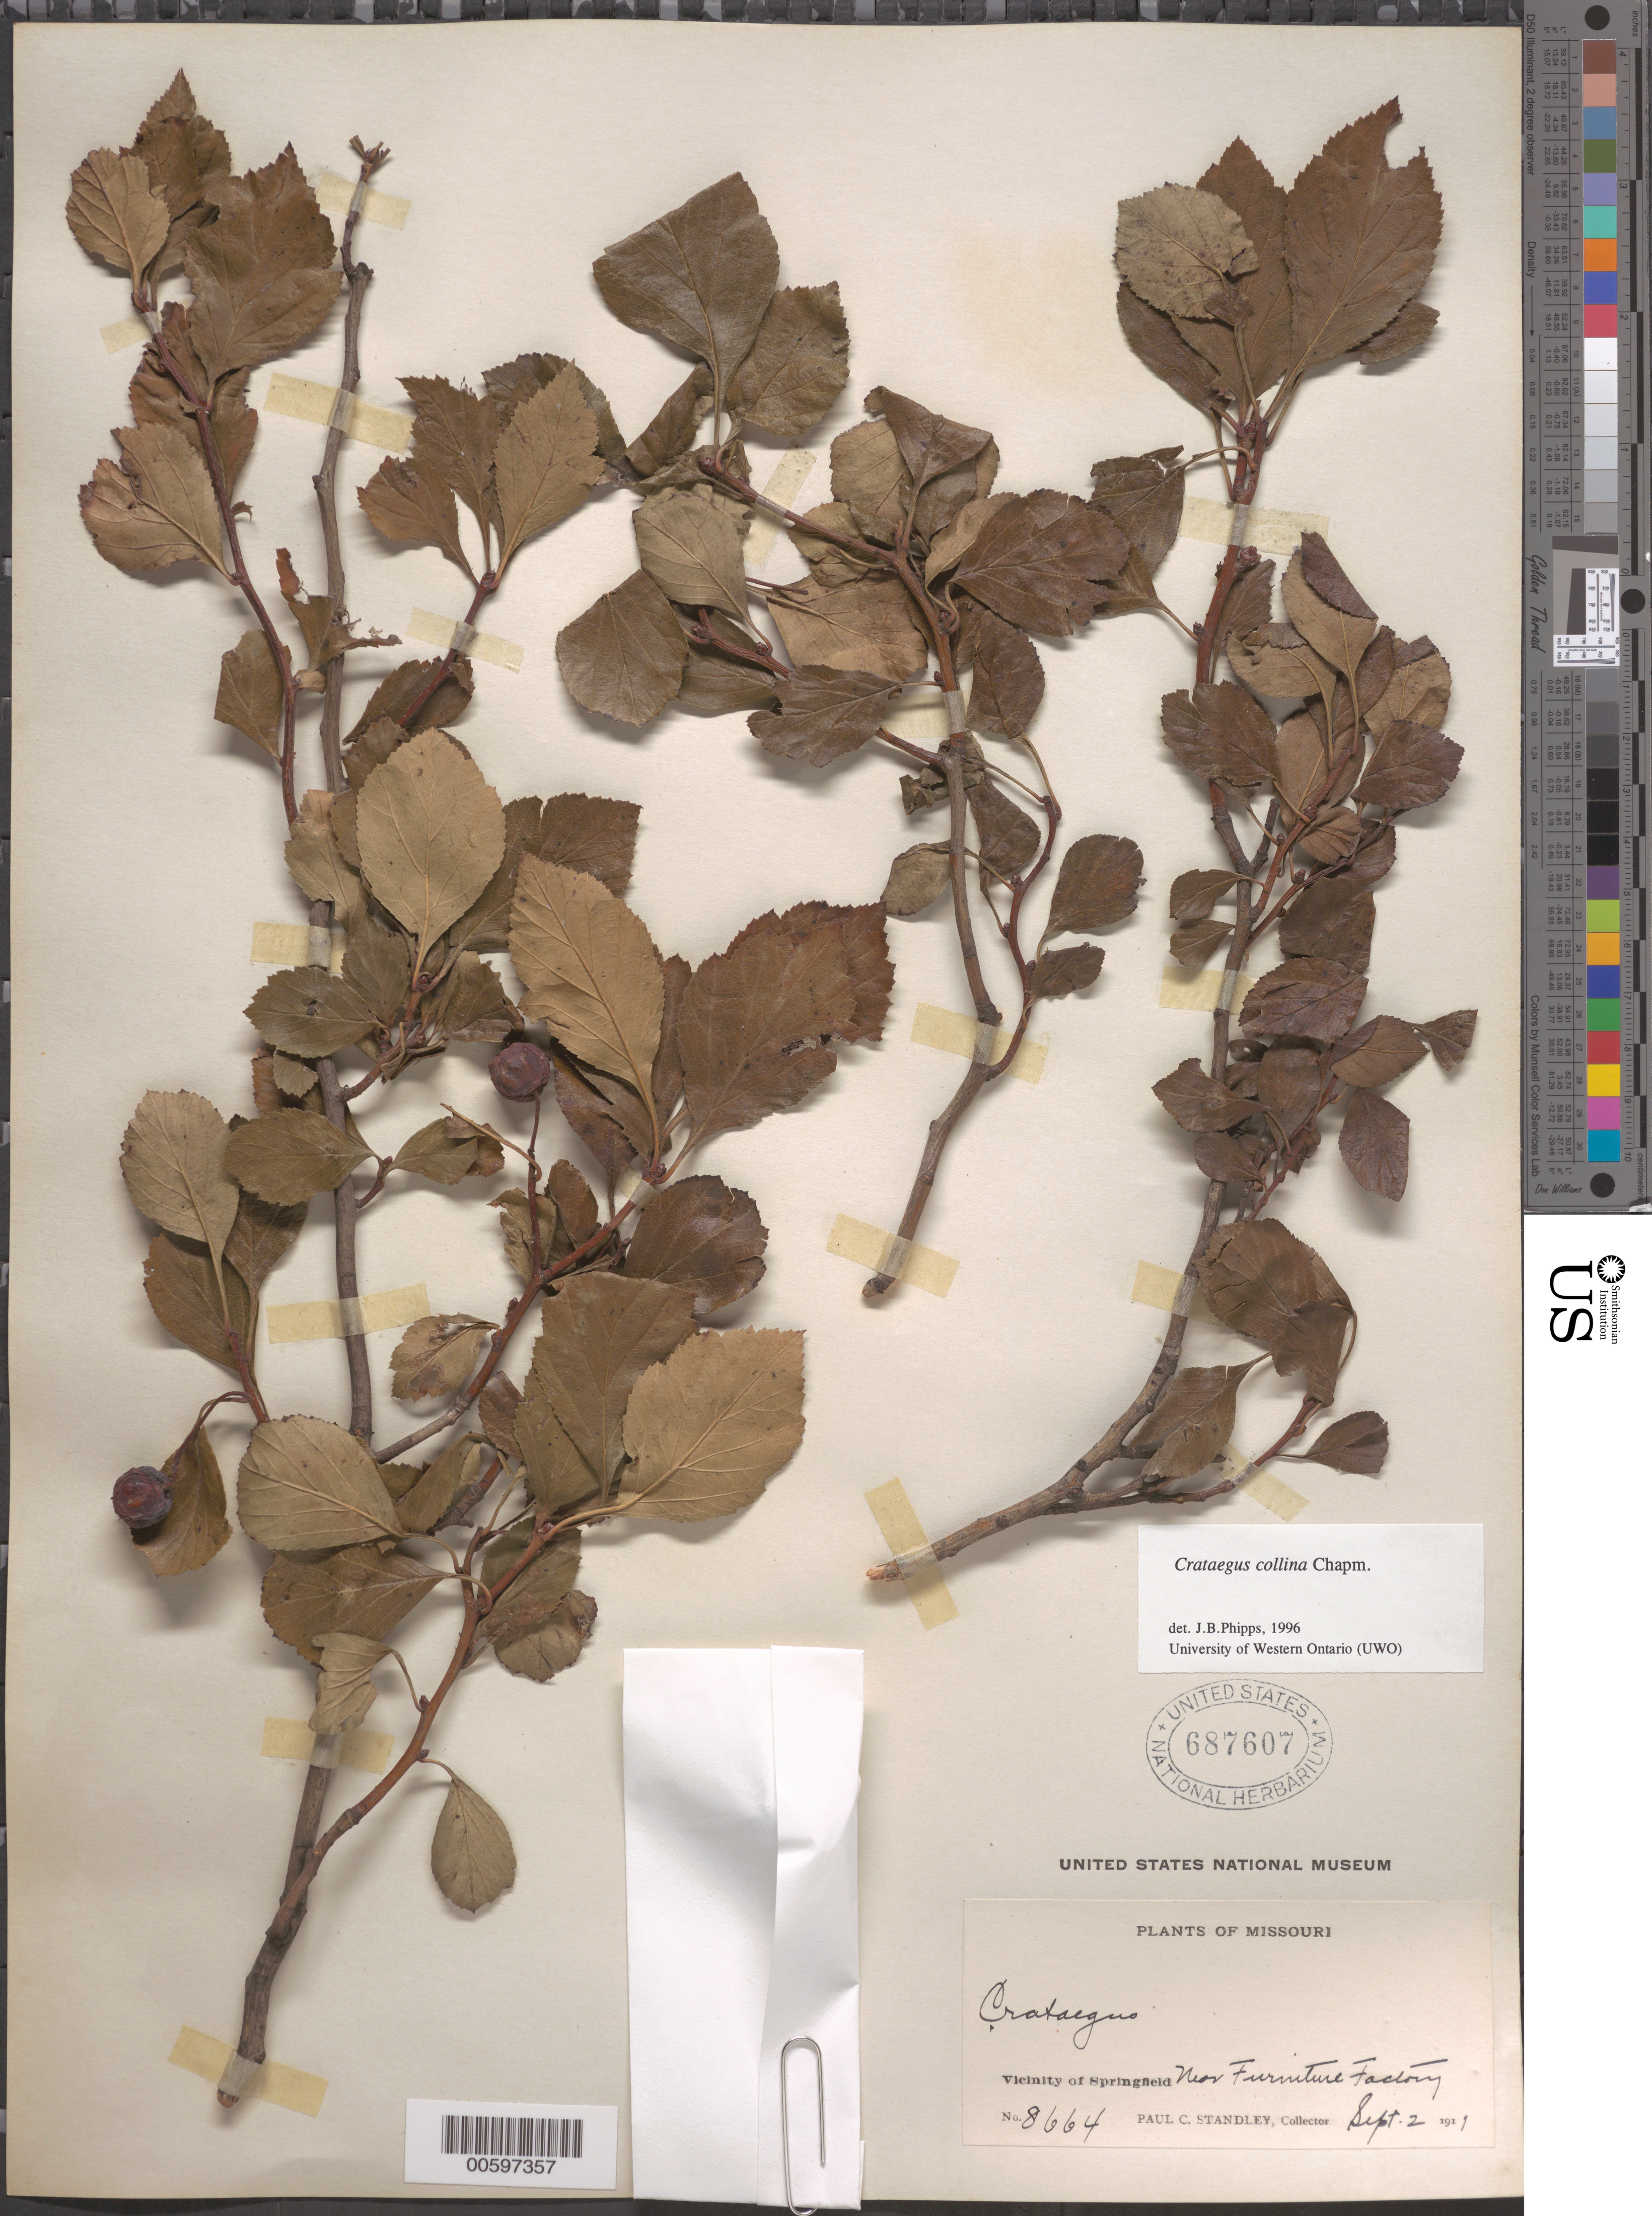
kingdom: Plantae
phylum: Tracheophyta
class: Magnoliopsida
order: Rosales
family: Rosaceae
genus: Crataegus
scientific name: Crataegus collina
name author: Chapm.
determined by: Phipps, James B., (UWO), University of Western Ontario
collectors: P. C. Standley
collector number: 8664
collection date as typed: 02 Sep 1911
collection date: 1911-09-02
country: United States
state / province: Missouri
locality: Vicinity of Springfield, near furniture factory.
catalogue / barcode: US 687607